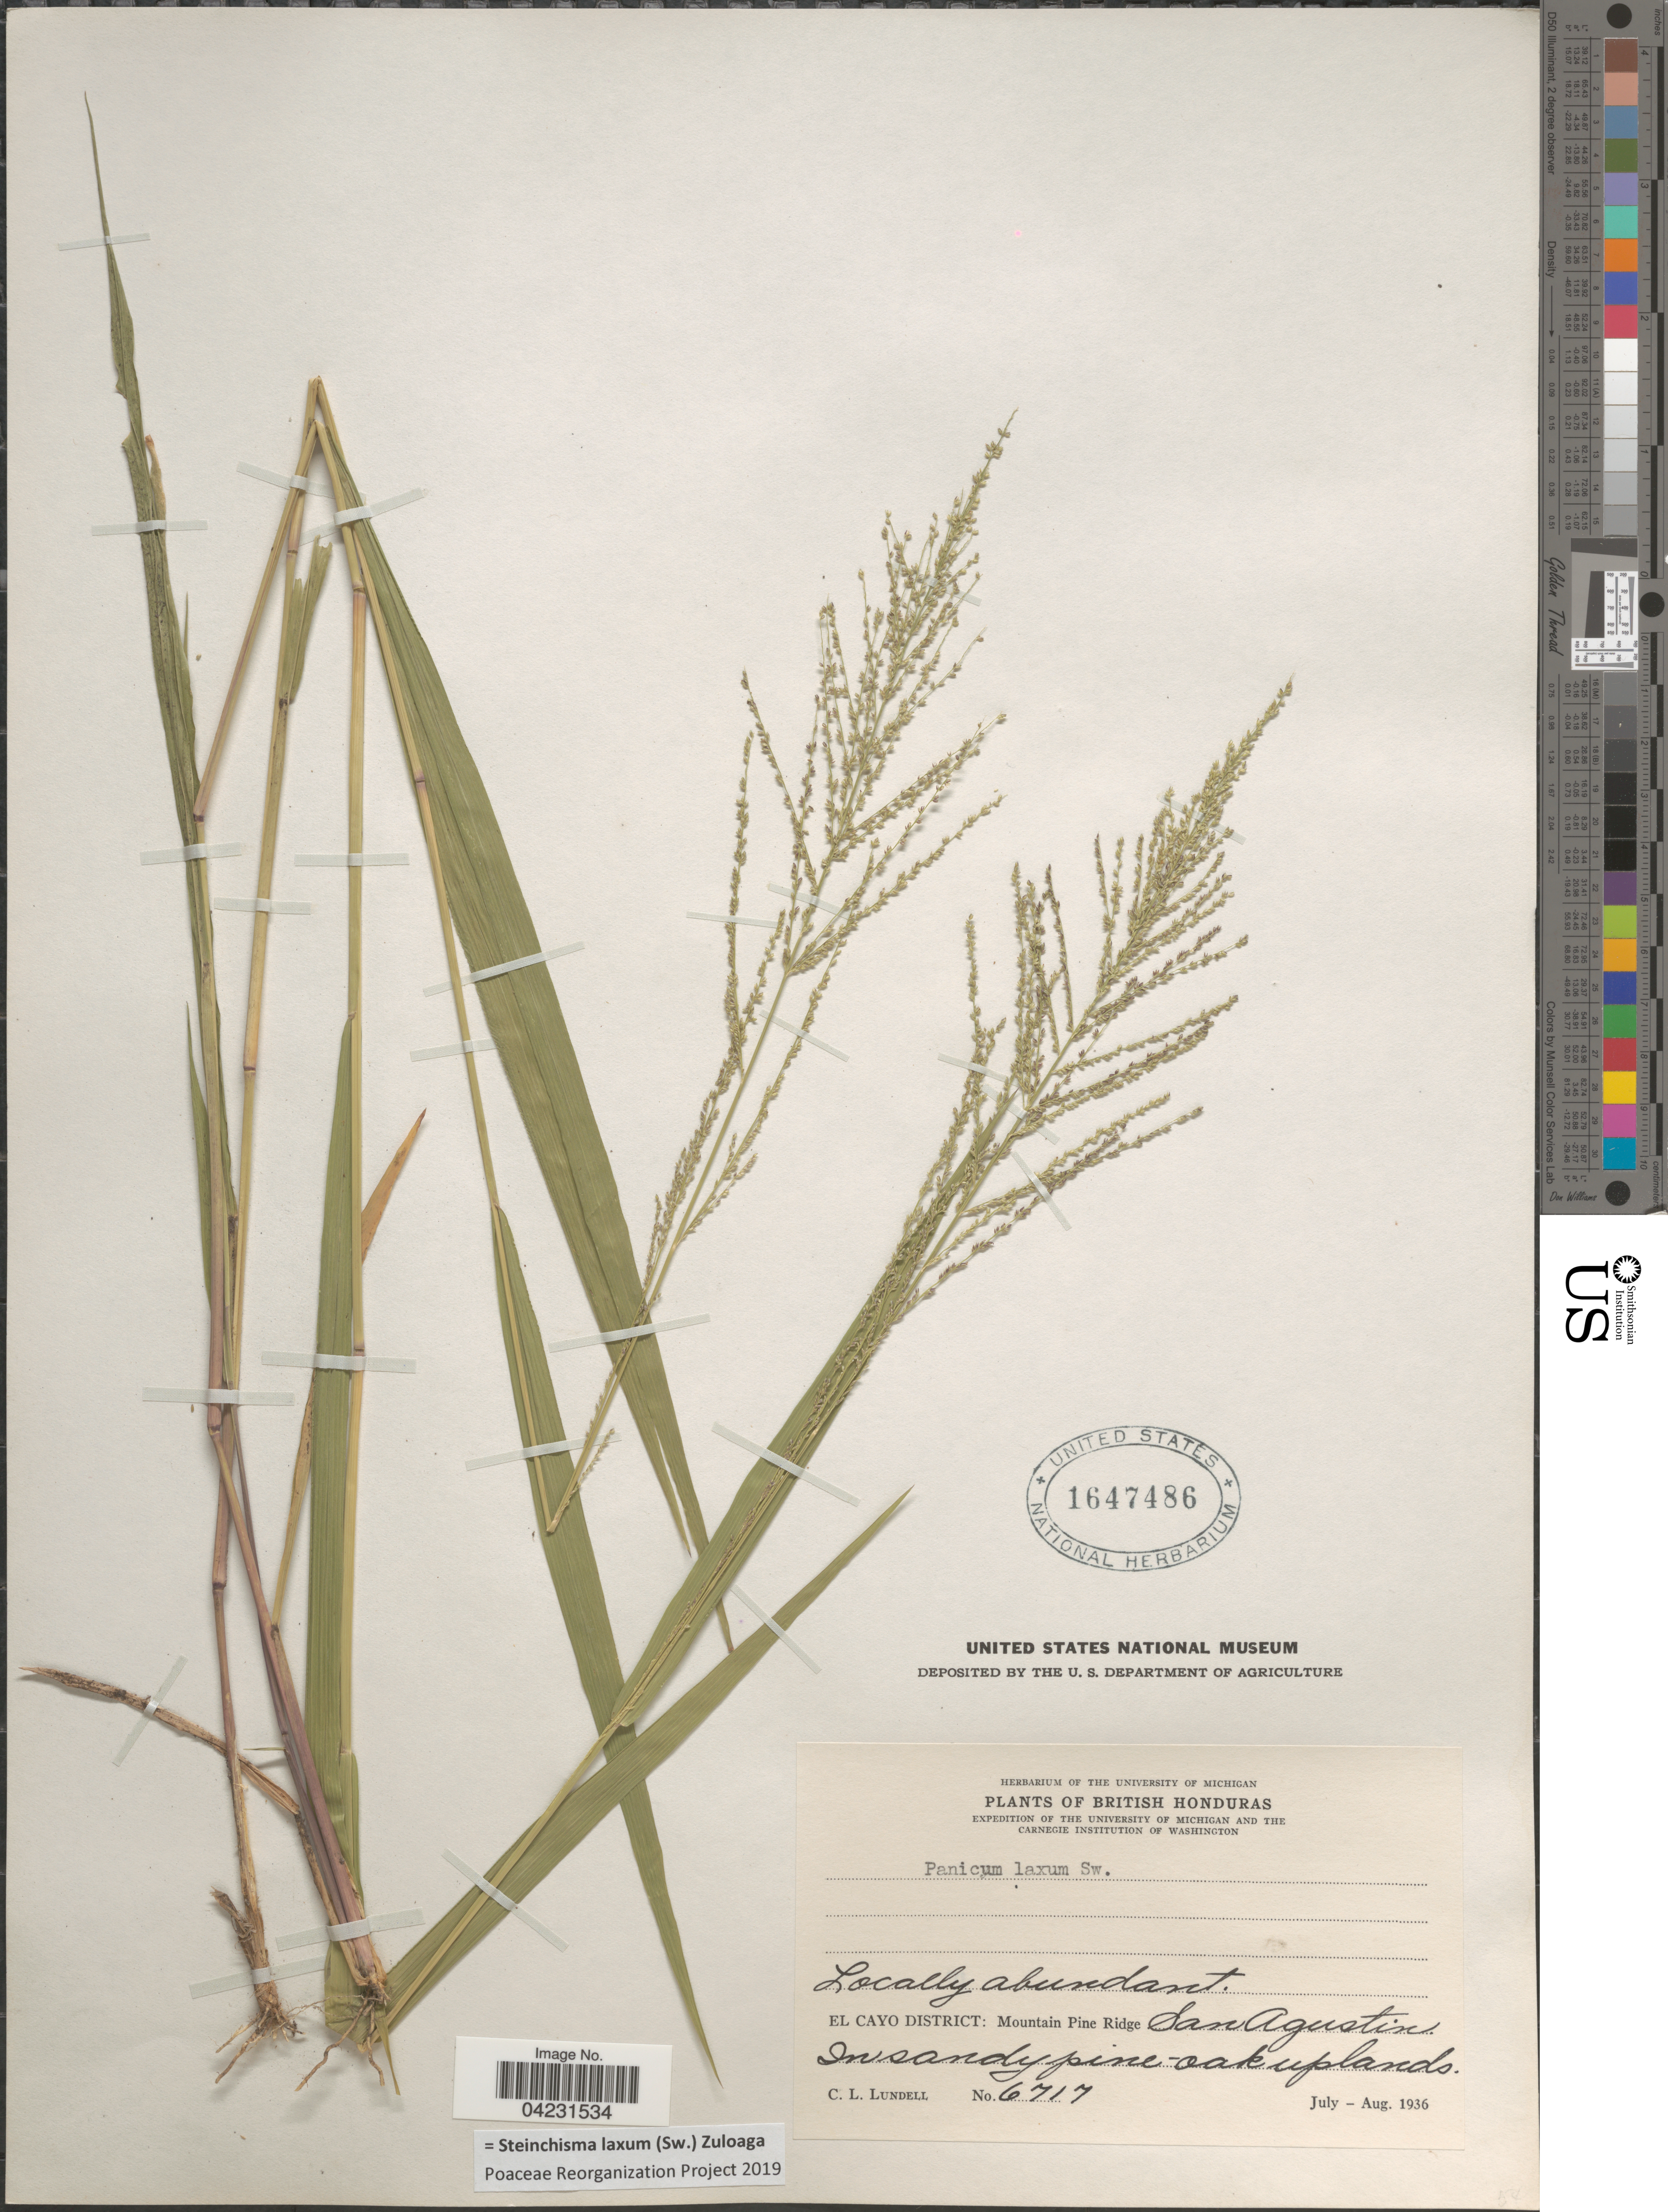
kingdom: Plantae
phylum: Tracheophyta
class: Liliopsida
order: Poales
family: Poaceae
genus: Steinchisma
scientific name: Steinchisma laxum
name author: (Sw.) Zuloaga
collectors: C. L. Lundell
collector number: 6717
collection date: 1936-07/1936-08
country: Belize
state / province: Cayo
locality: British Honduras. Expedition of the University of Michigan and the Carnegie Institution of Washington. El Cayo District: Mountain Pine Ridge. San Agustin.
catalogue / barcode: US 1647486